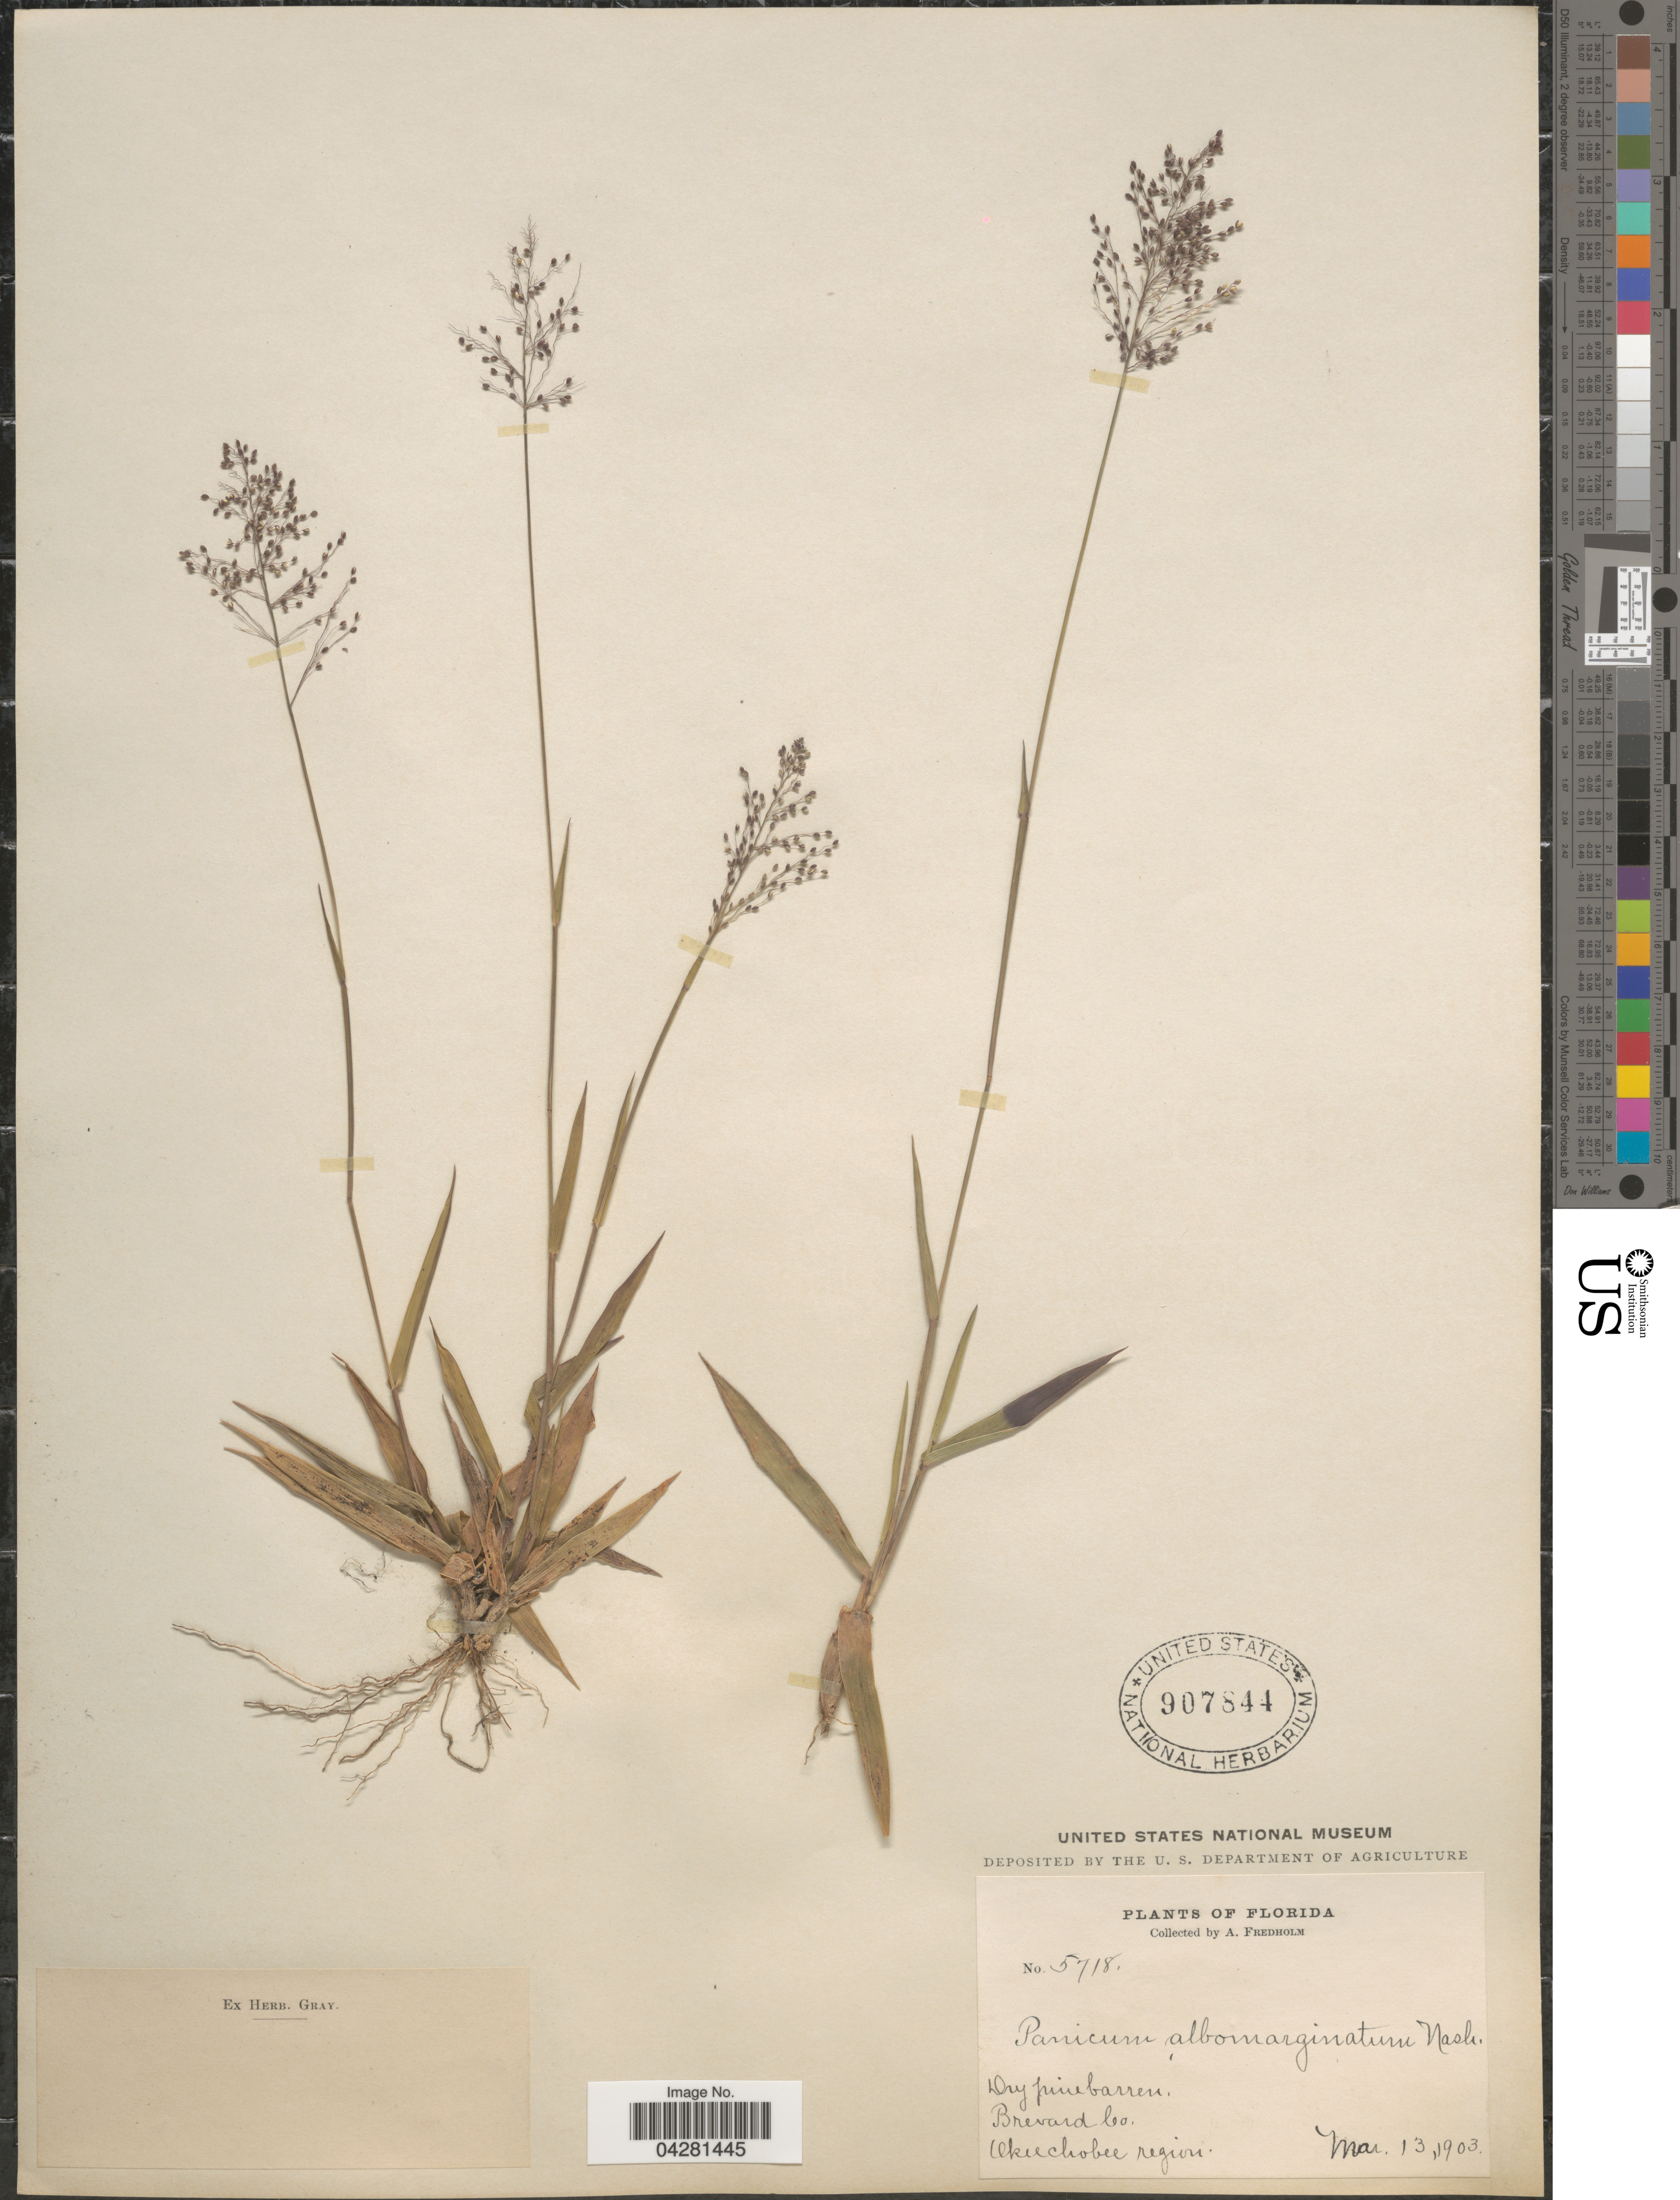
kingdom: Plantae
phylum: Tracheophyta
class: Liliopsida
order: Poales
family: Poaceae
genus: Dichanthelium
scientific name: Dichanthelium dichotomum var. unciphyllum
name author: (Trin.) Davidse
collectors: A. Fredholm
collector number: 5718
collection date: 1903-03-13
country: United States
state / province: Florida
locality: Dry pine barren. Brevard Co. Okeechobee region.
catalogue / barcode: US 907844